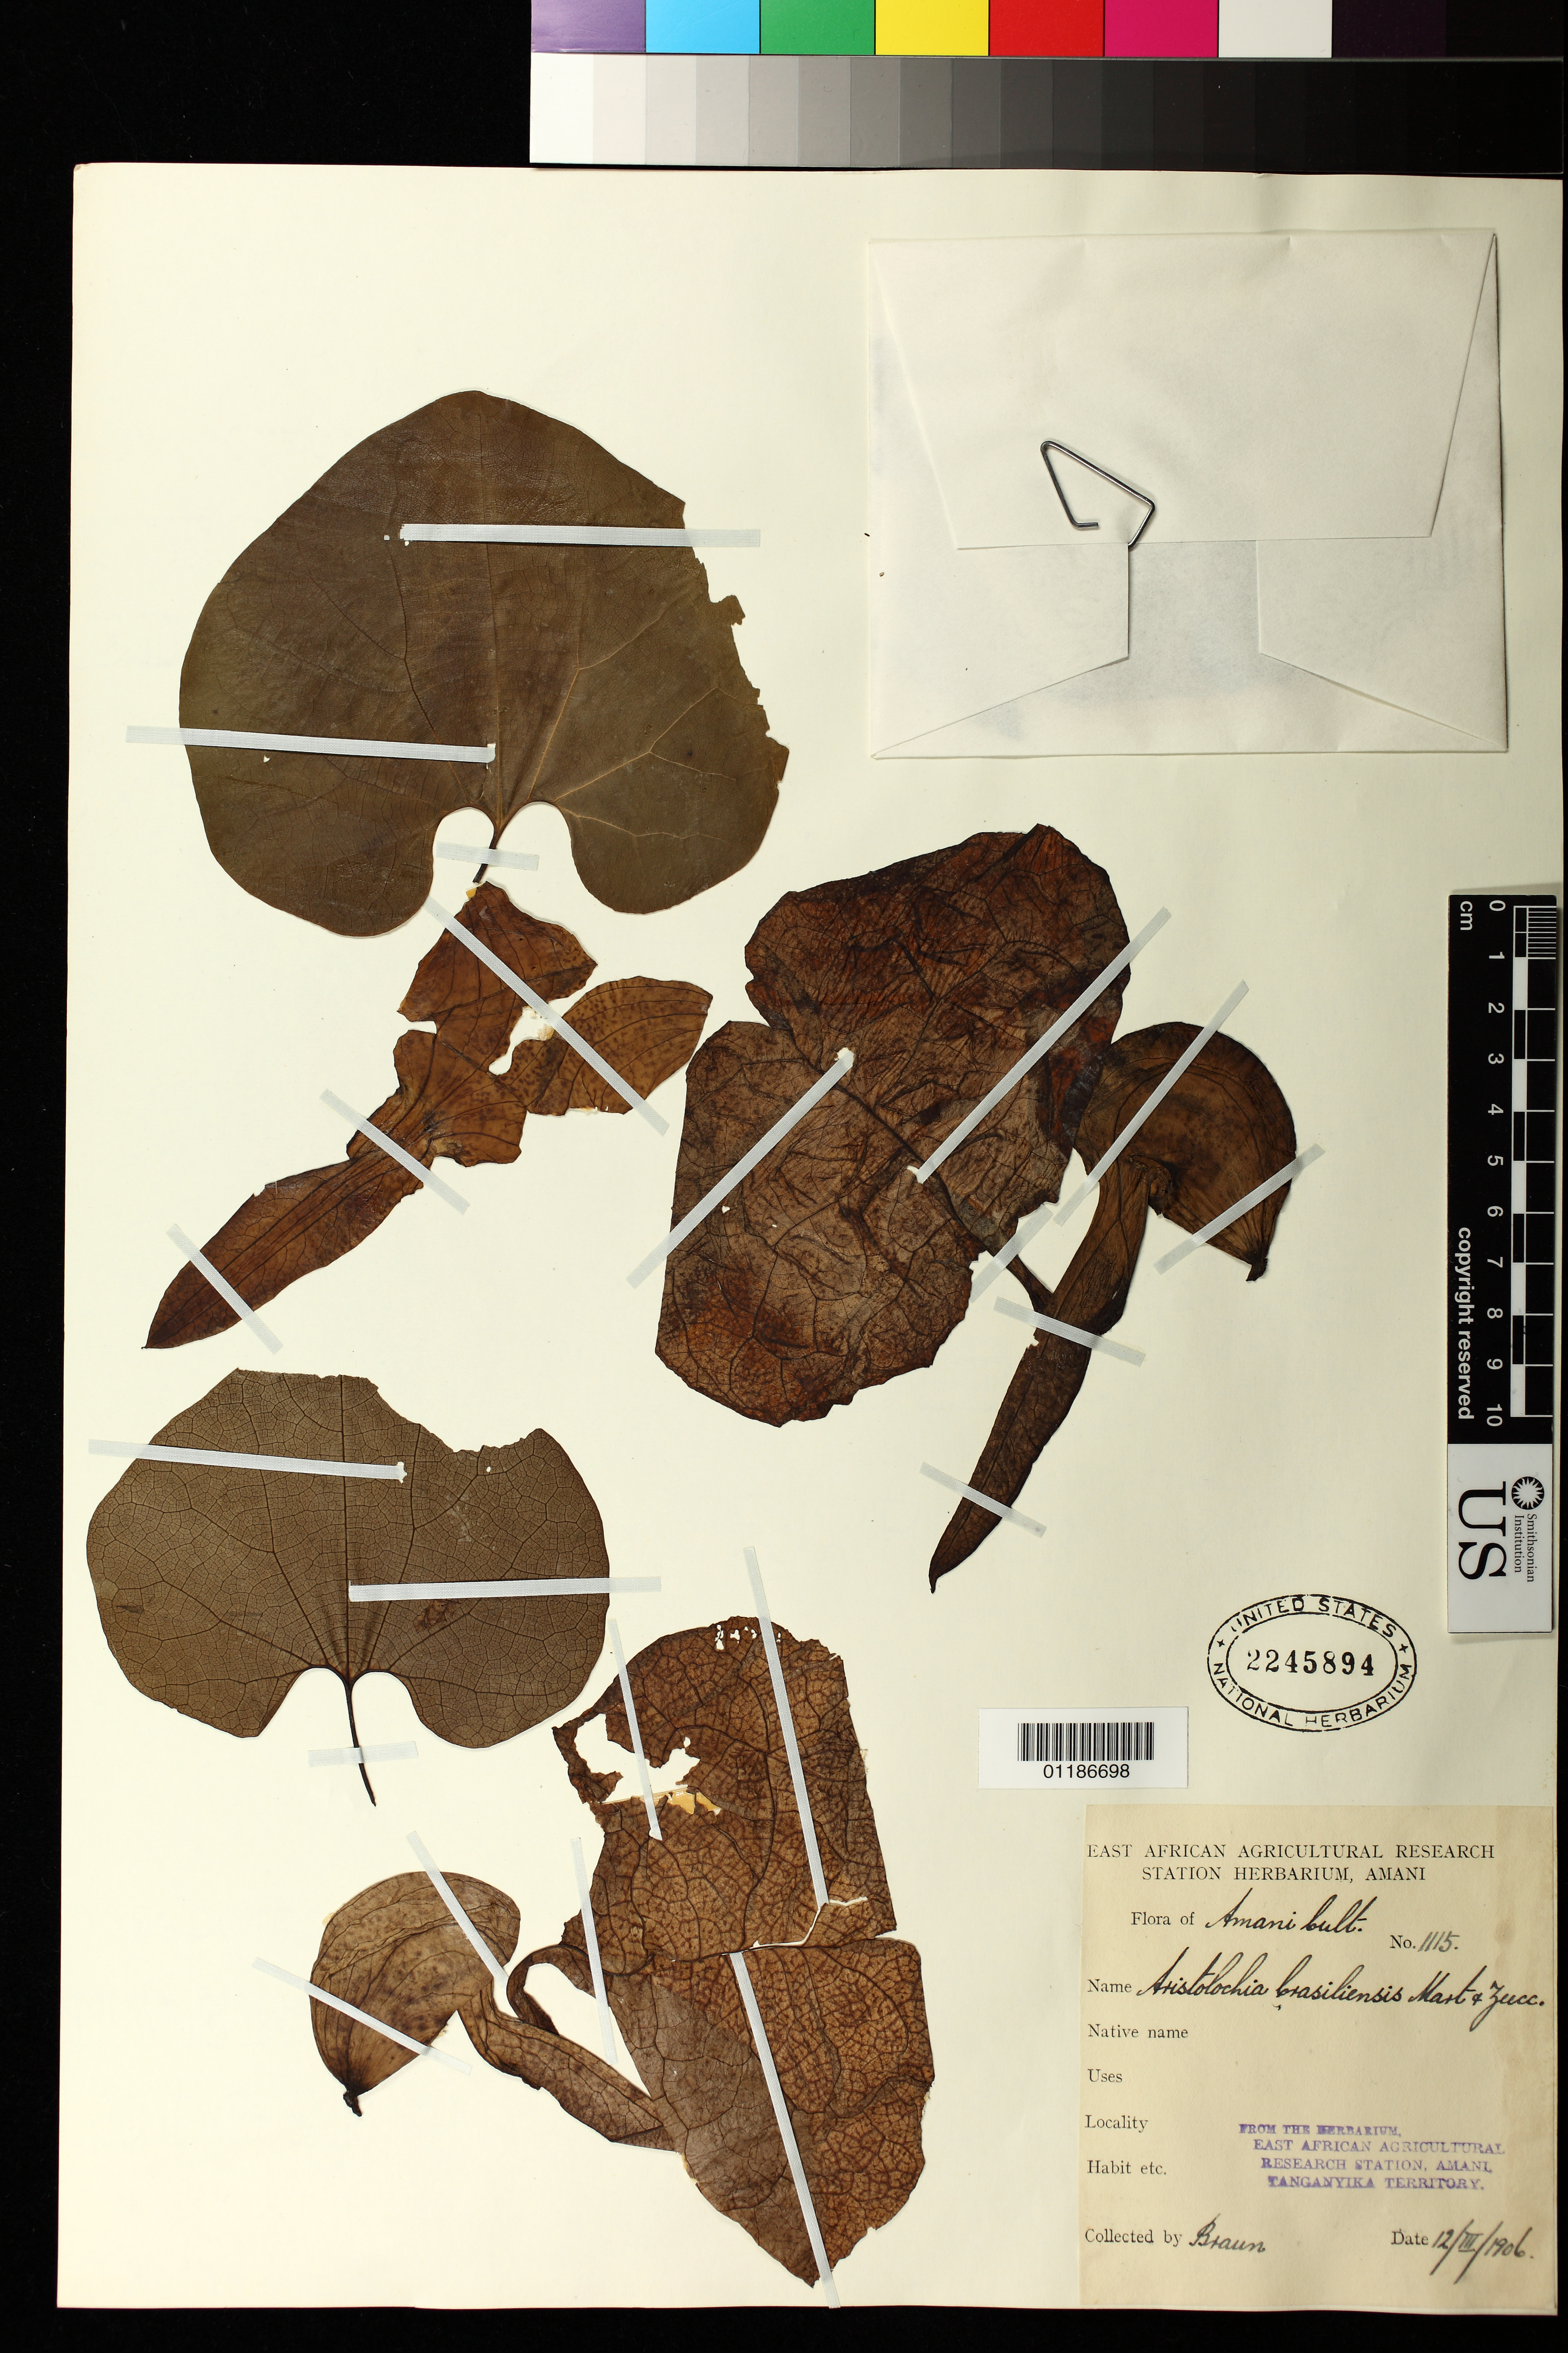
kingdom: Plantae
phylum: Tracheophyta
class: Magnoliopsida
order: Piperales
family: Aristolochiaceae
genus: Aristolochia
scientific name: Aristolochia brasiliensis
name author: Mart.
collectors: Braun, --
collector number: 1115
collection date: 1906-03-12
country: Tanzania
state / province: Tanga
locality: Amani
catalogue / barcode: US 2245894